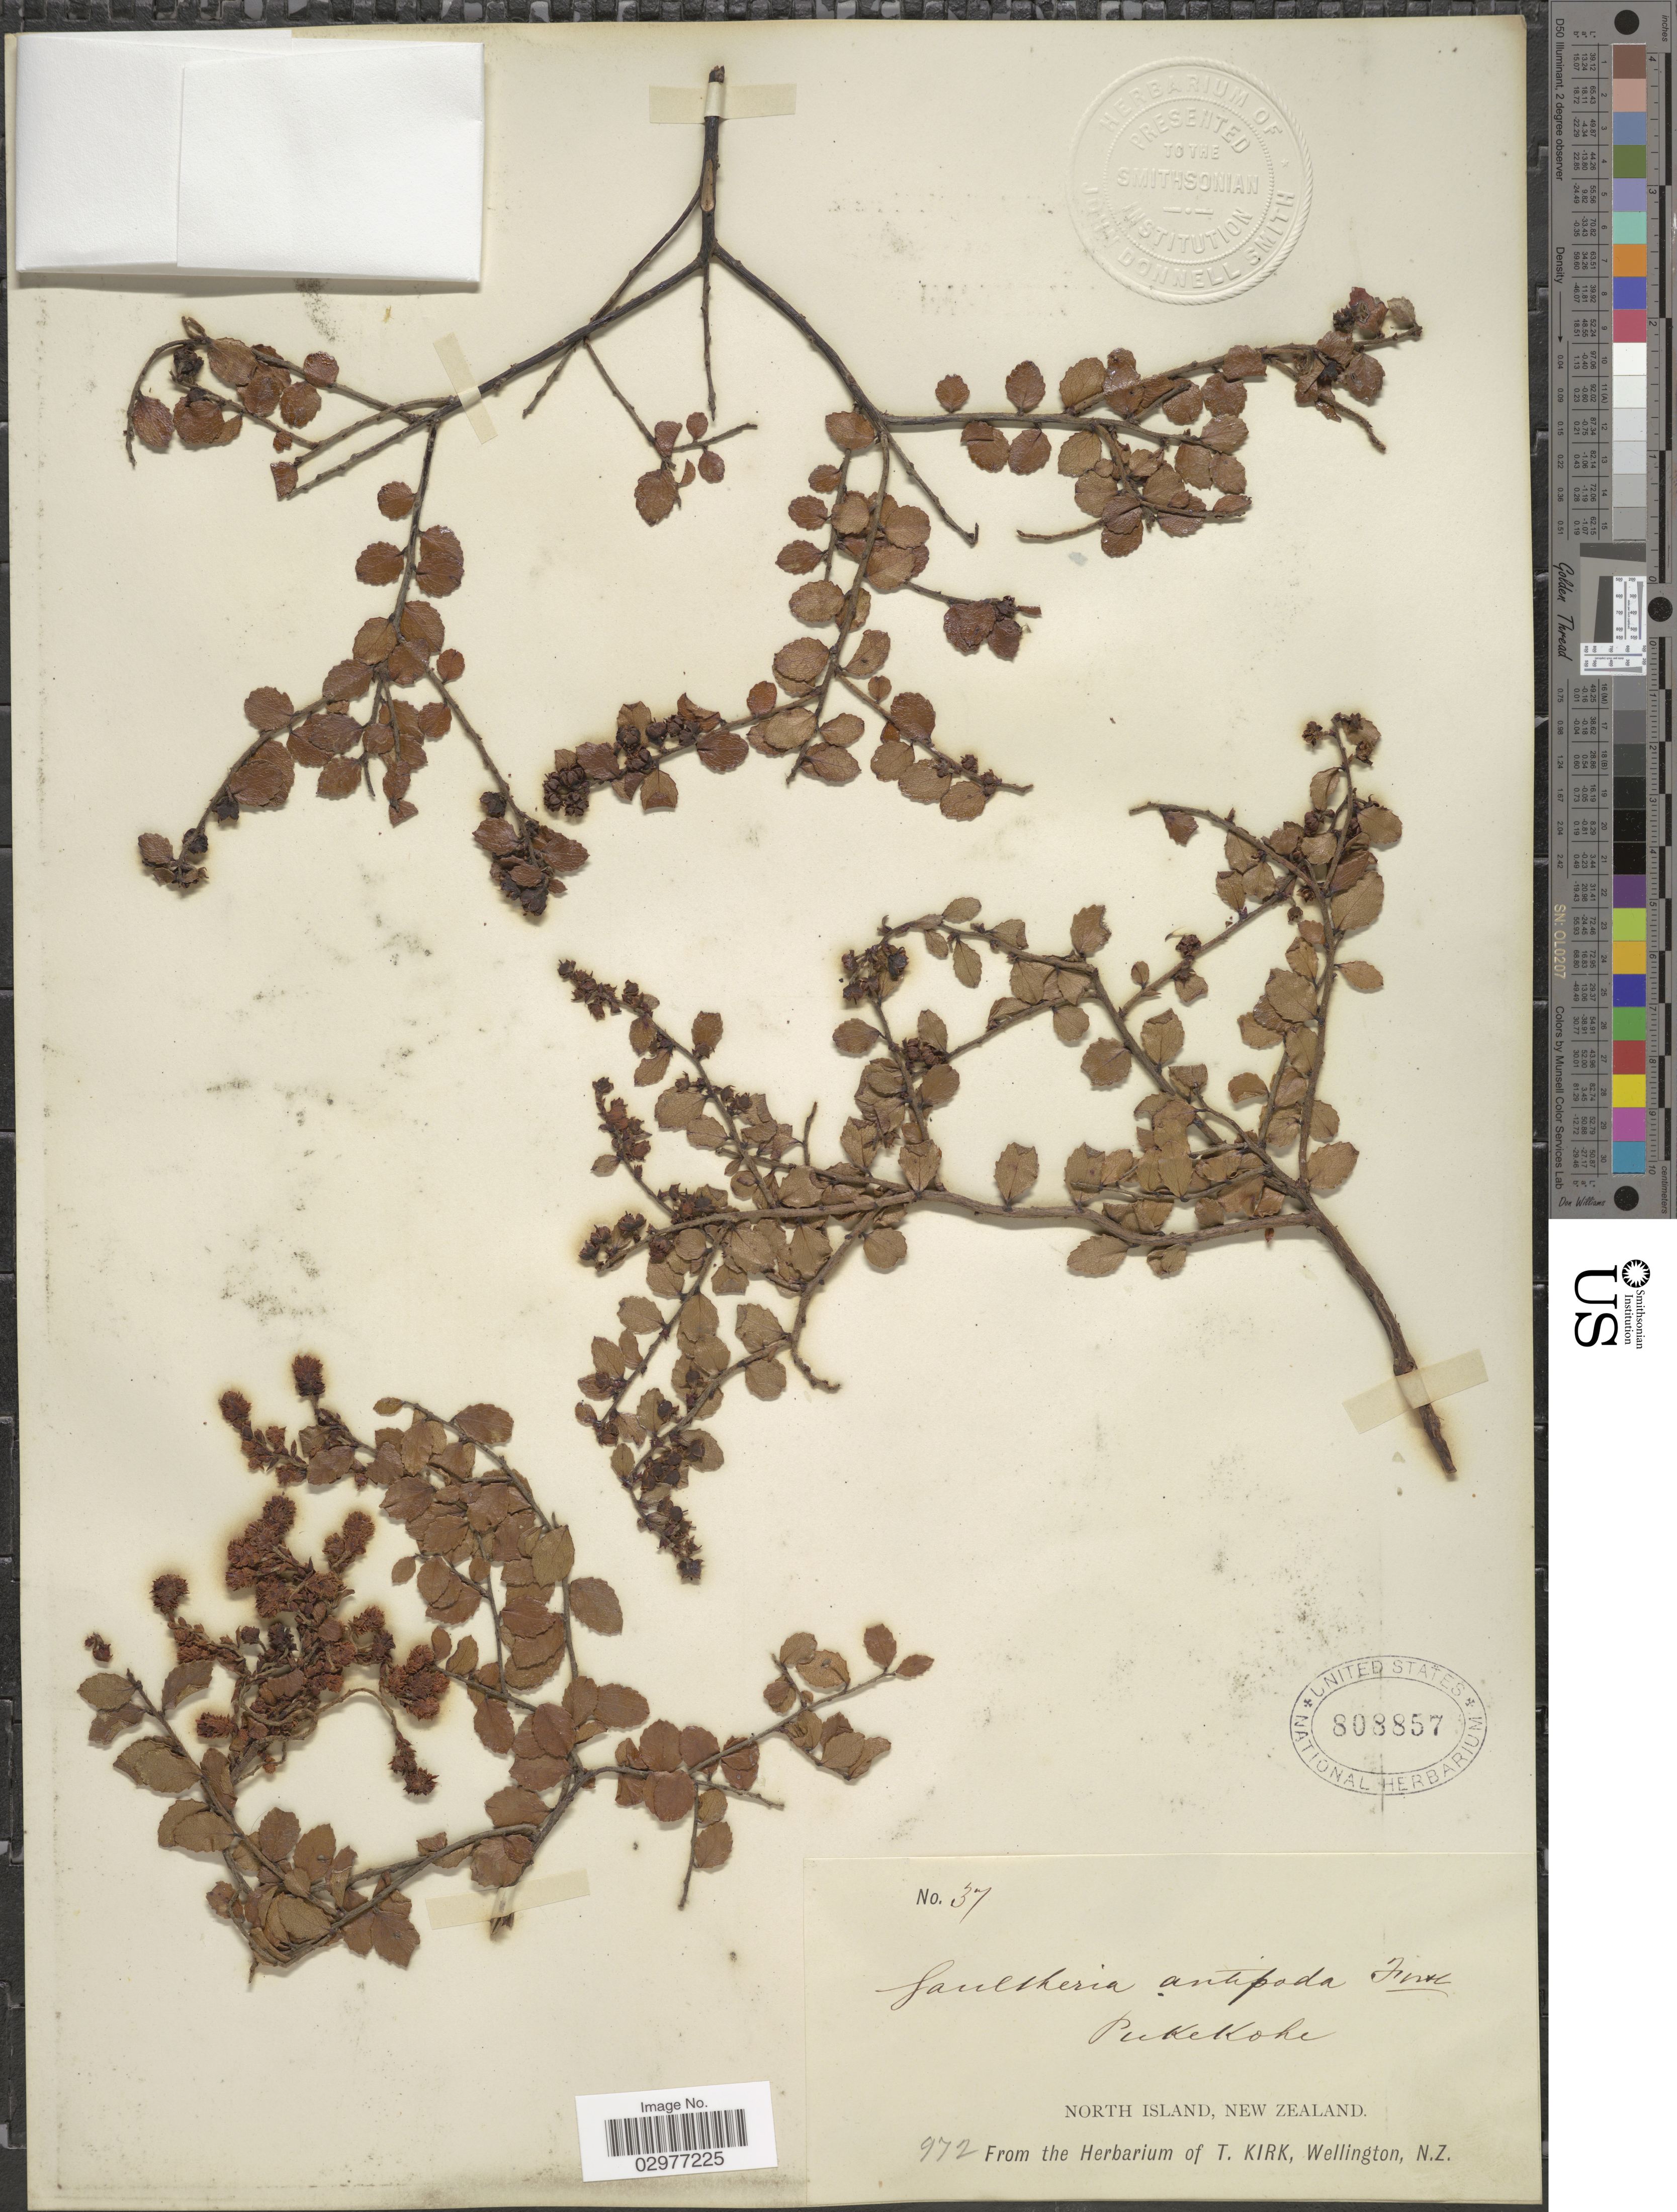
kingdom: Plantae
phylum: Tracheophyta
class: Magnoliopsida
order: Ericales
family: Ericaceae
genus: Gaultheria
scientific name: Gaultheria antipoda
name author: G. Forst.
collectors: ex Herb. T. Kirk, Wellington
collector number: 37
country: New Zealand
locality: North Island.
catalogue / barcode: US 808857